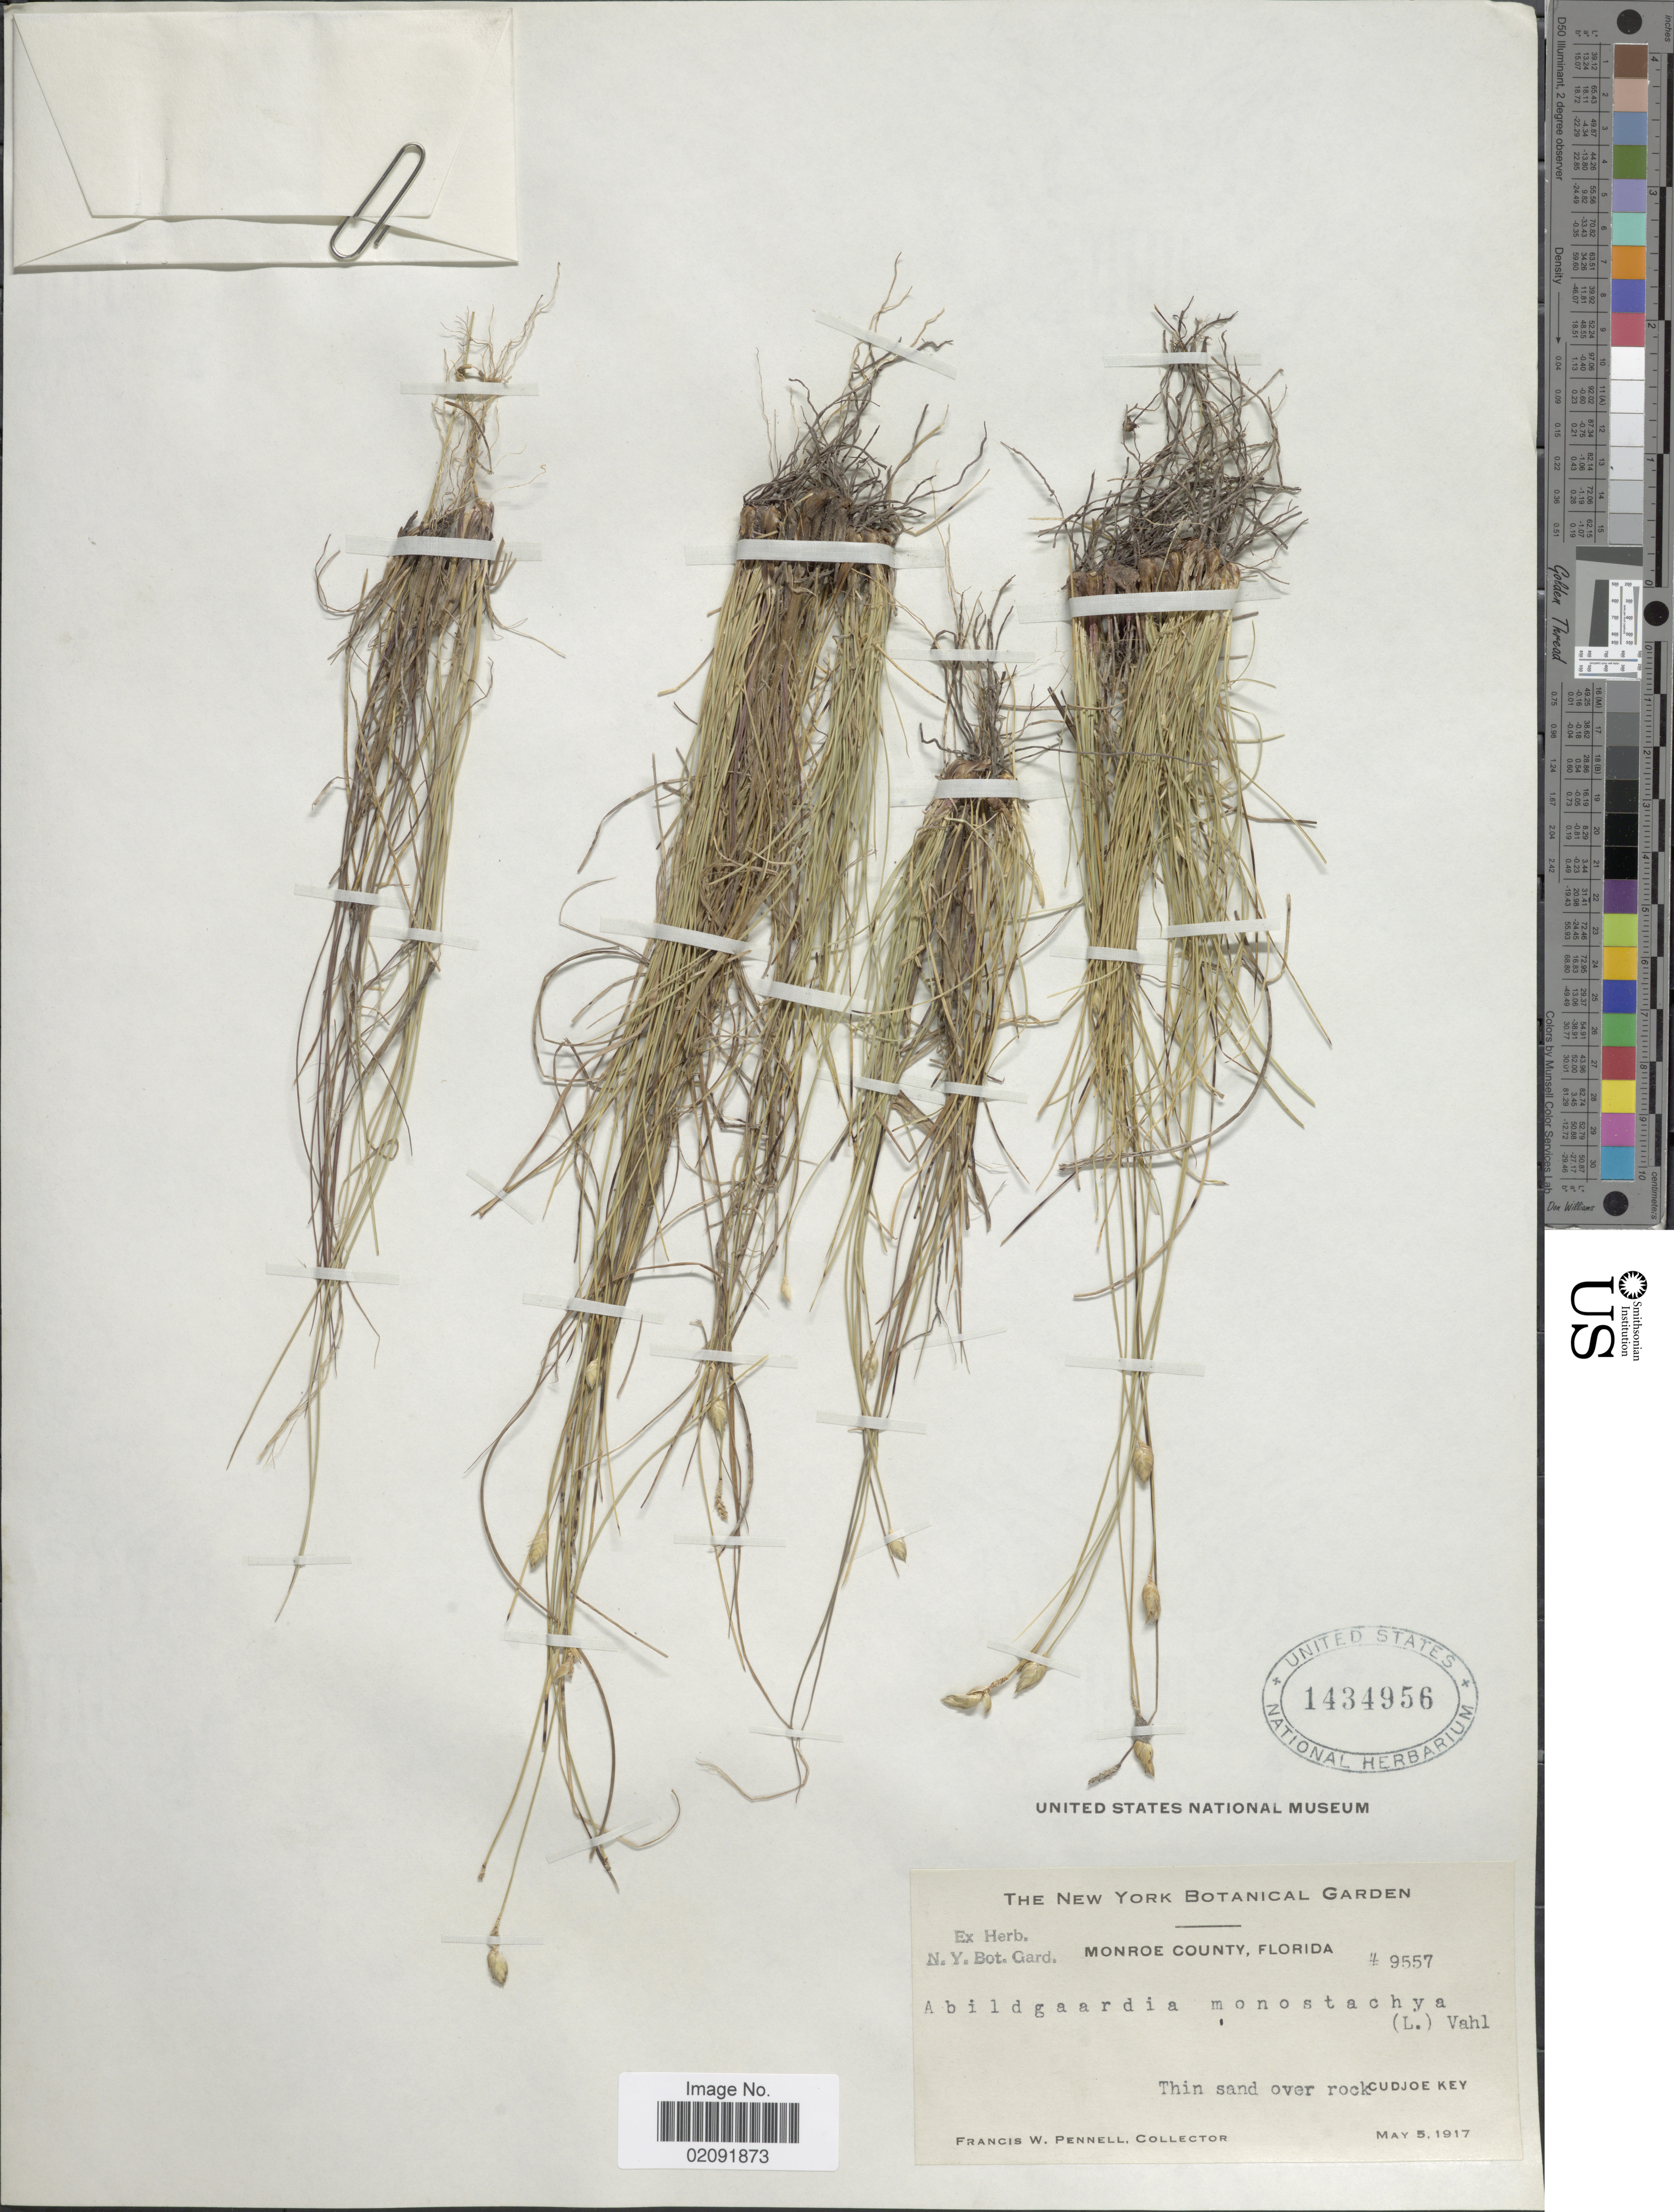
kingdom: Plantae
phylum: Tracheophyta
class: Liliopsida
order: Poales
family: Cyperaceae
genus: Abildgaardia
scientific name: Abildgaardia ovata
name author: (Burm. f.) Kral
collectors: F. W. Pennell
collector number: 9557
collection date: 1917-05-05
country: United States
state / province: Florida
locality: Monroe County; Thin sand over rock, Cudjoe Key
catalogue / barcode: US 1434956